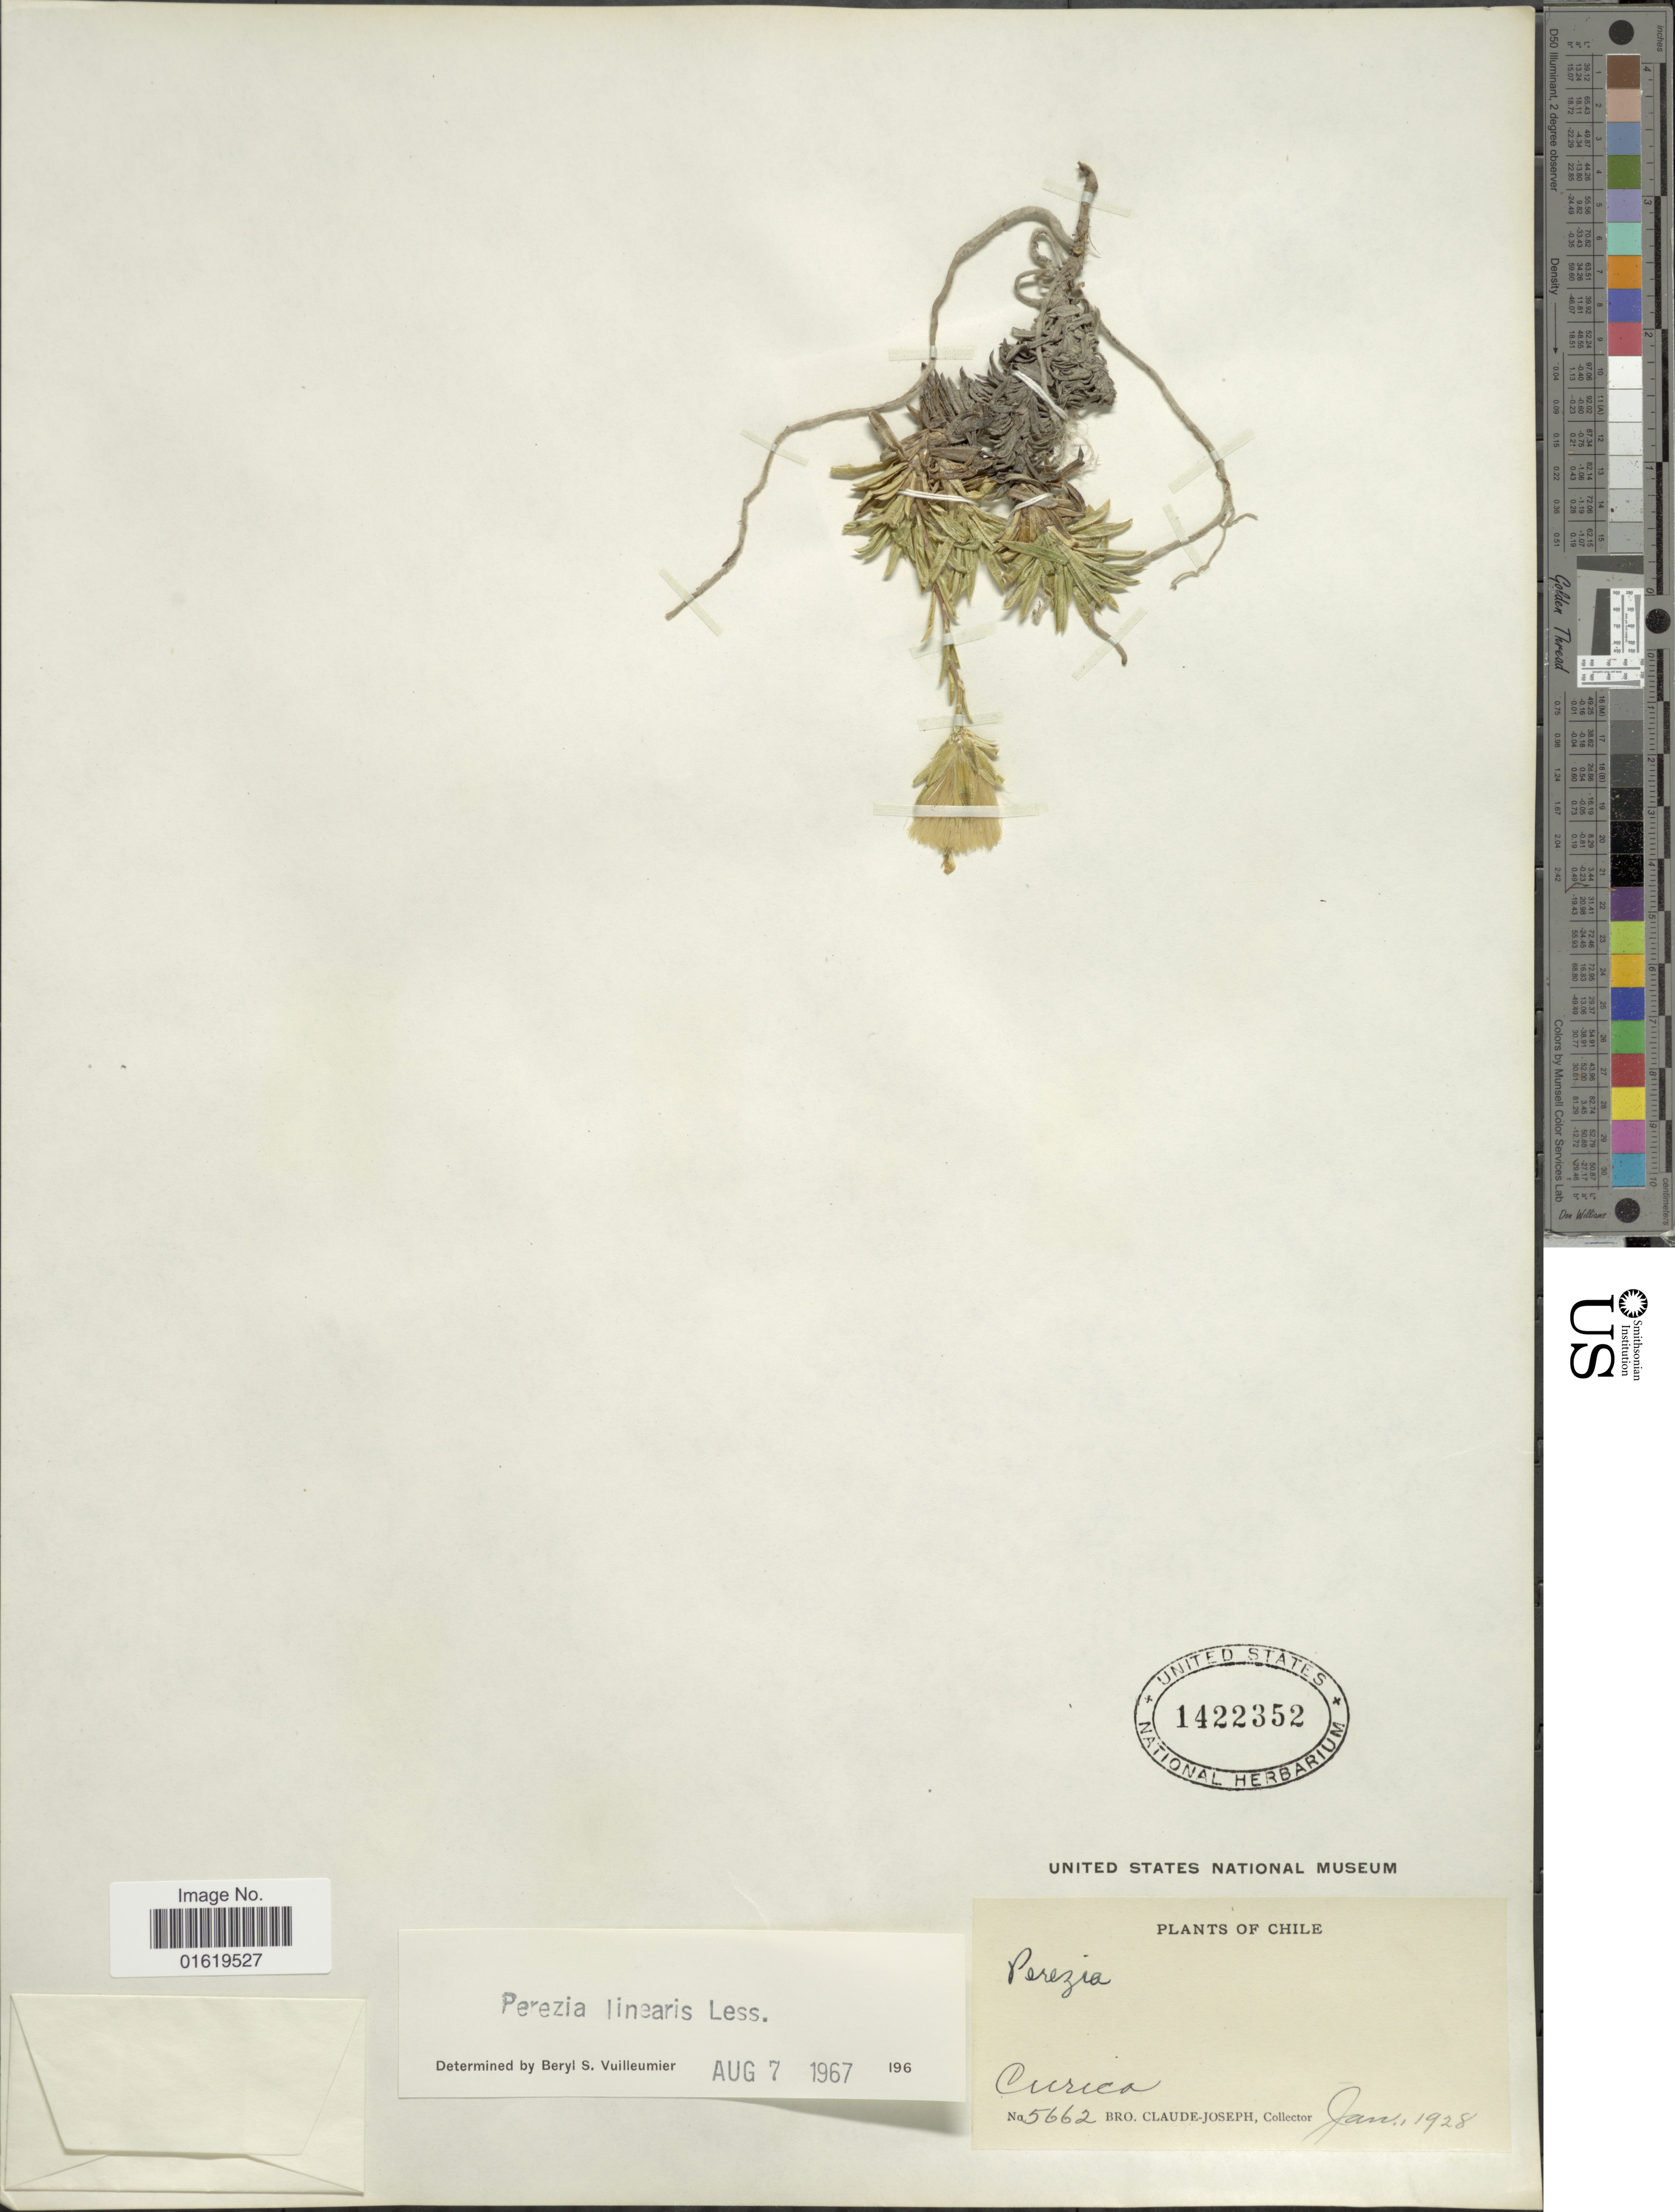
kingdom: Plantae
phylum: Tracheophyta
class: Magnoliopsida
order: Asterales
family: Asteraceae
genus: Perezia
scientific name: Perezia linearis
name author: Less.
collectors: Bro. Claude-Joseph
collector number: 5662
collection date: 1928-01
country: Chile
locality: Curica.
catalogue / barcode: US 1422352